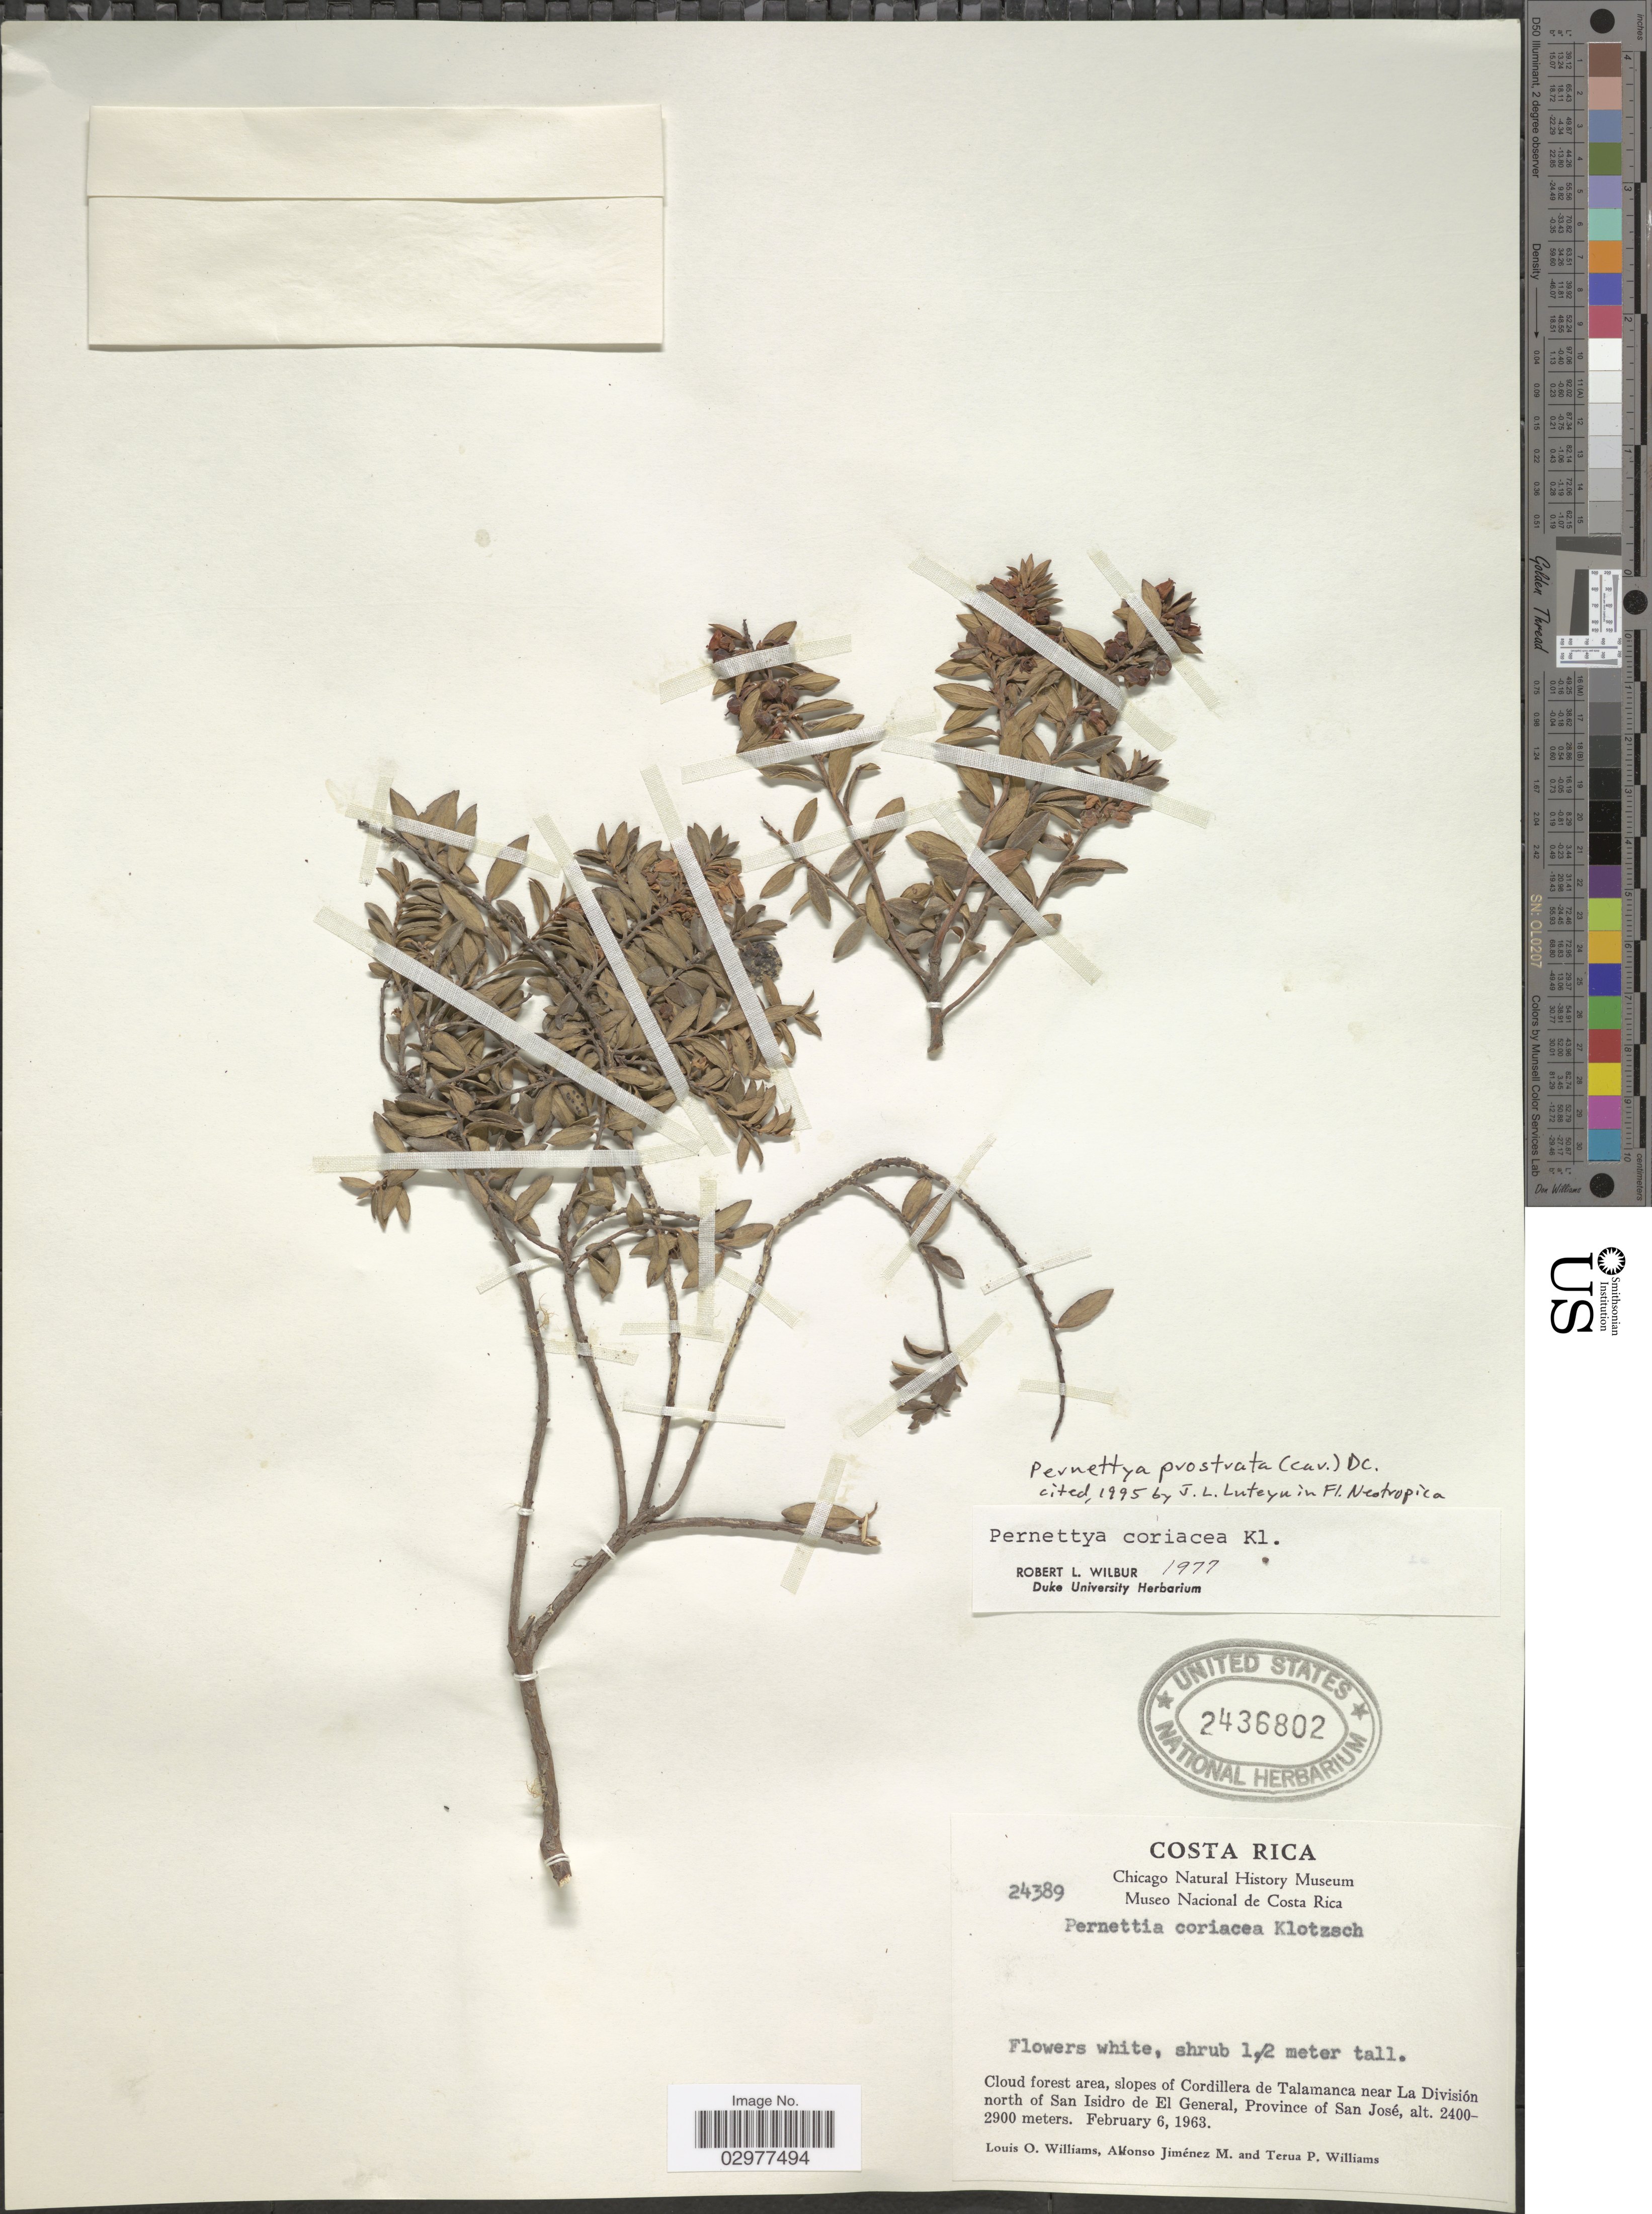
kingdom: Plantae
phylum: Tracheophyta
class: Magnoliopsida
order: Ericales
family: Ericaceae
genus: Pernettya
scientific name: Pernettya prostrata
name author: (Cav.) DC.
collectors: L. O. Williams, A. Jimenez M. & T. Williams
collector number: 24389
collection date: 1963-02-06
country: Costa Rica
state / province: San José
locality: Cloud forest area, slopes of Cordillera de Talamanca near La División north of San Isidro de El General.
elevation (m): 2400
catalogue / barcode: US 2436802